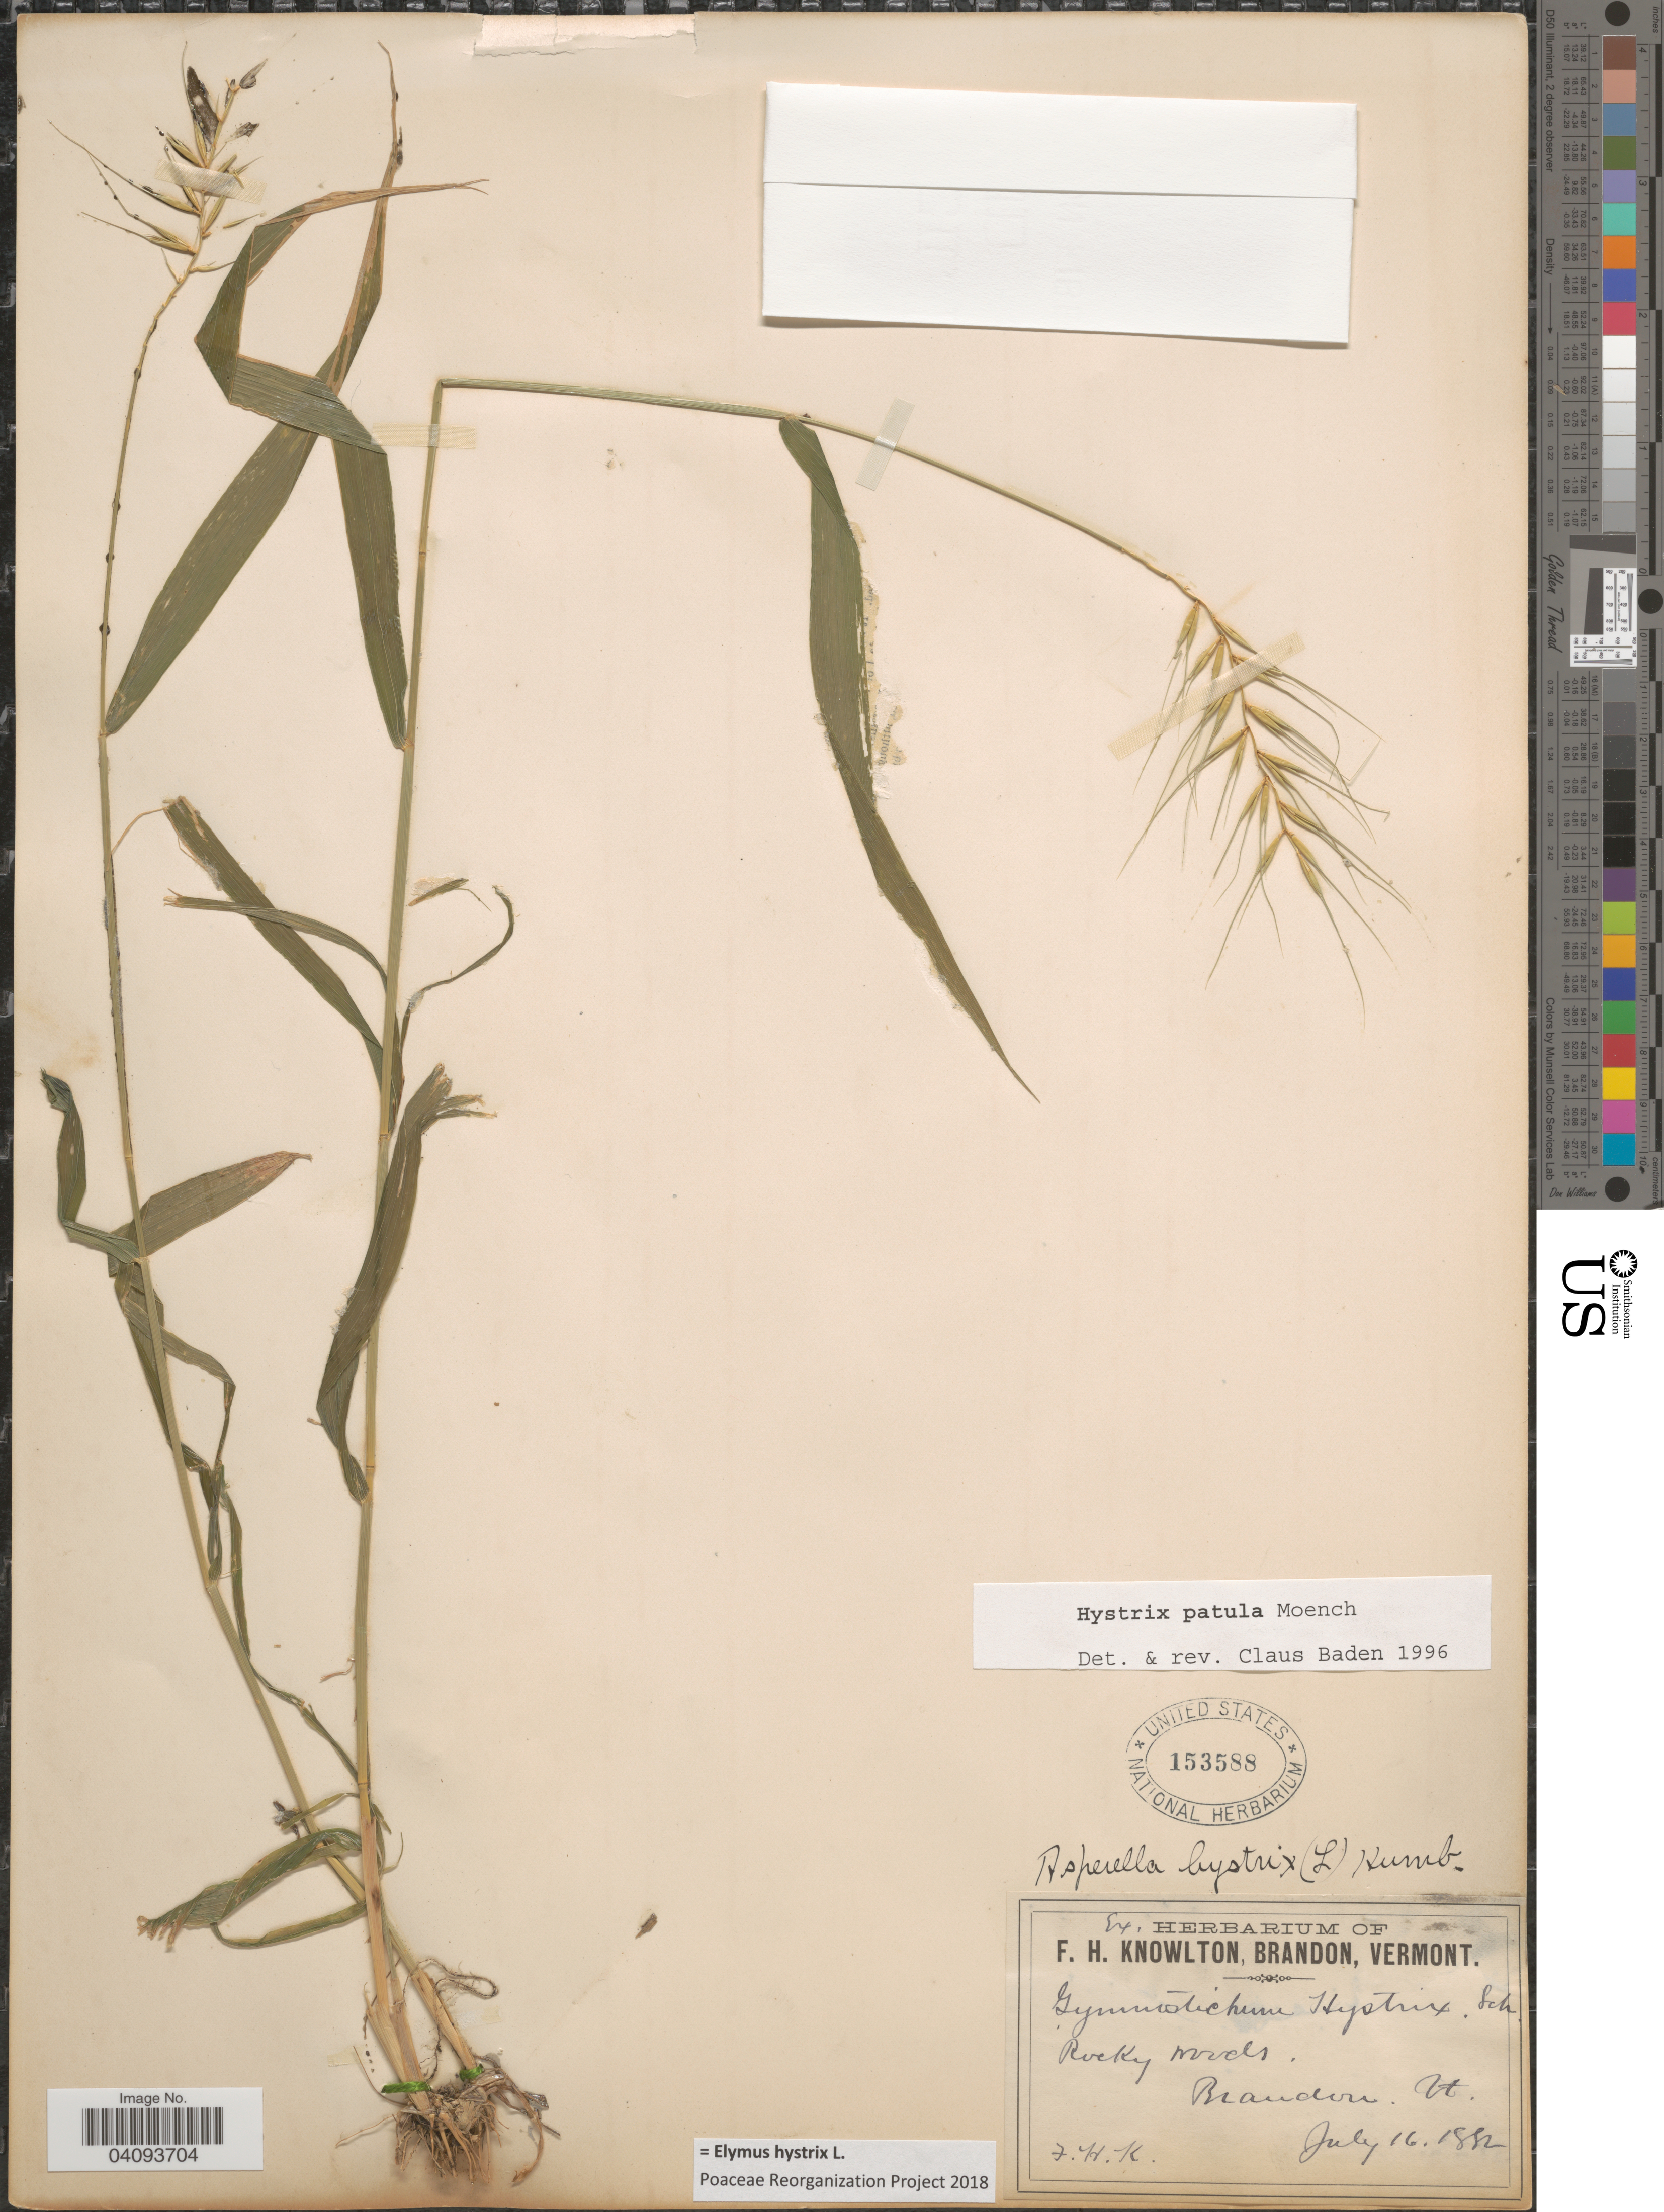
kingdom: Plantae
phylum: Tracheophyta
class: Liliopsida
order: Poales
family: Poaceae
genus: Elymus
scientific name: Elymus hystrix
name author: L.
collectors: F. H. Knowlton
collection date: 1882-07-16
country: United States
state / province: Vermont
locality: Brandon.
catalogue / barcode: US 153588